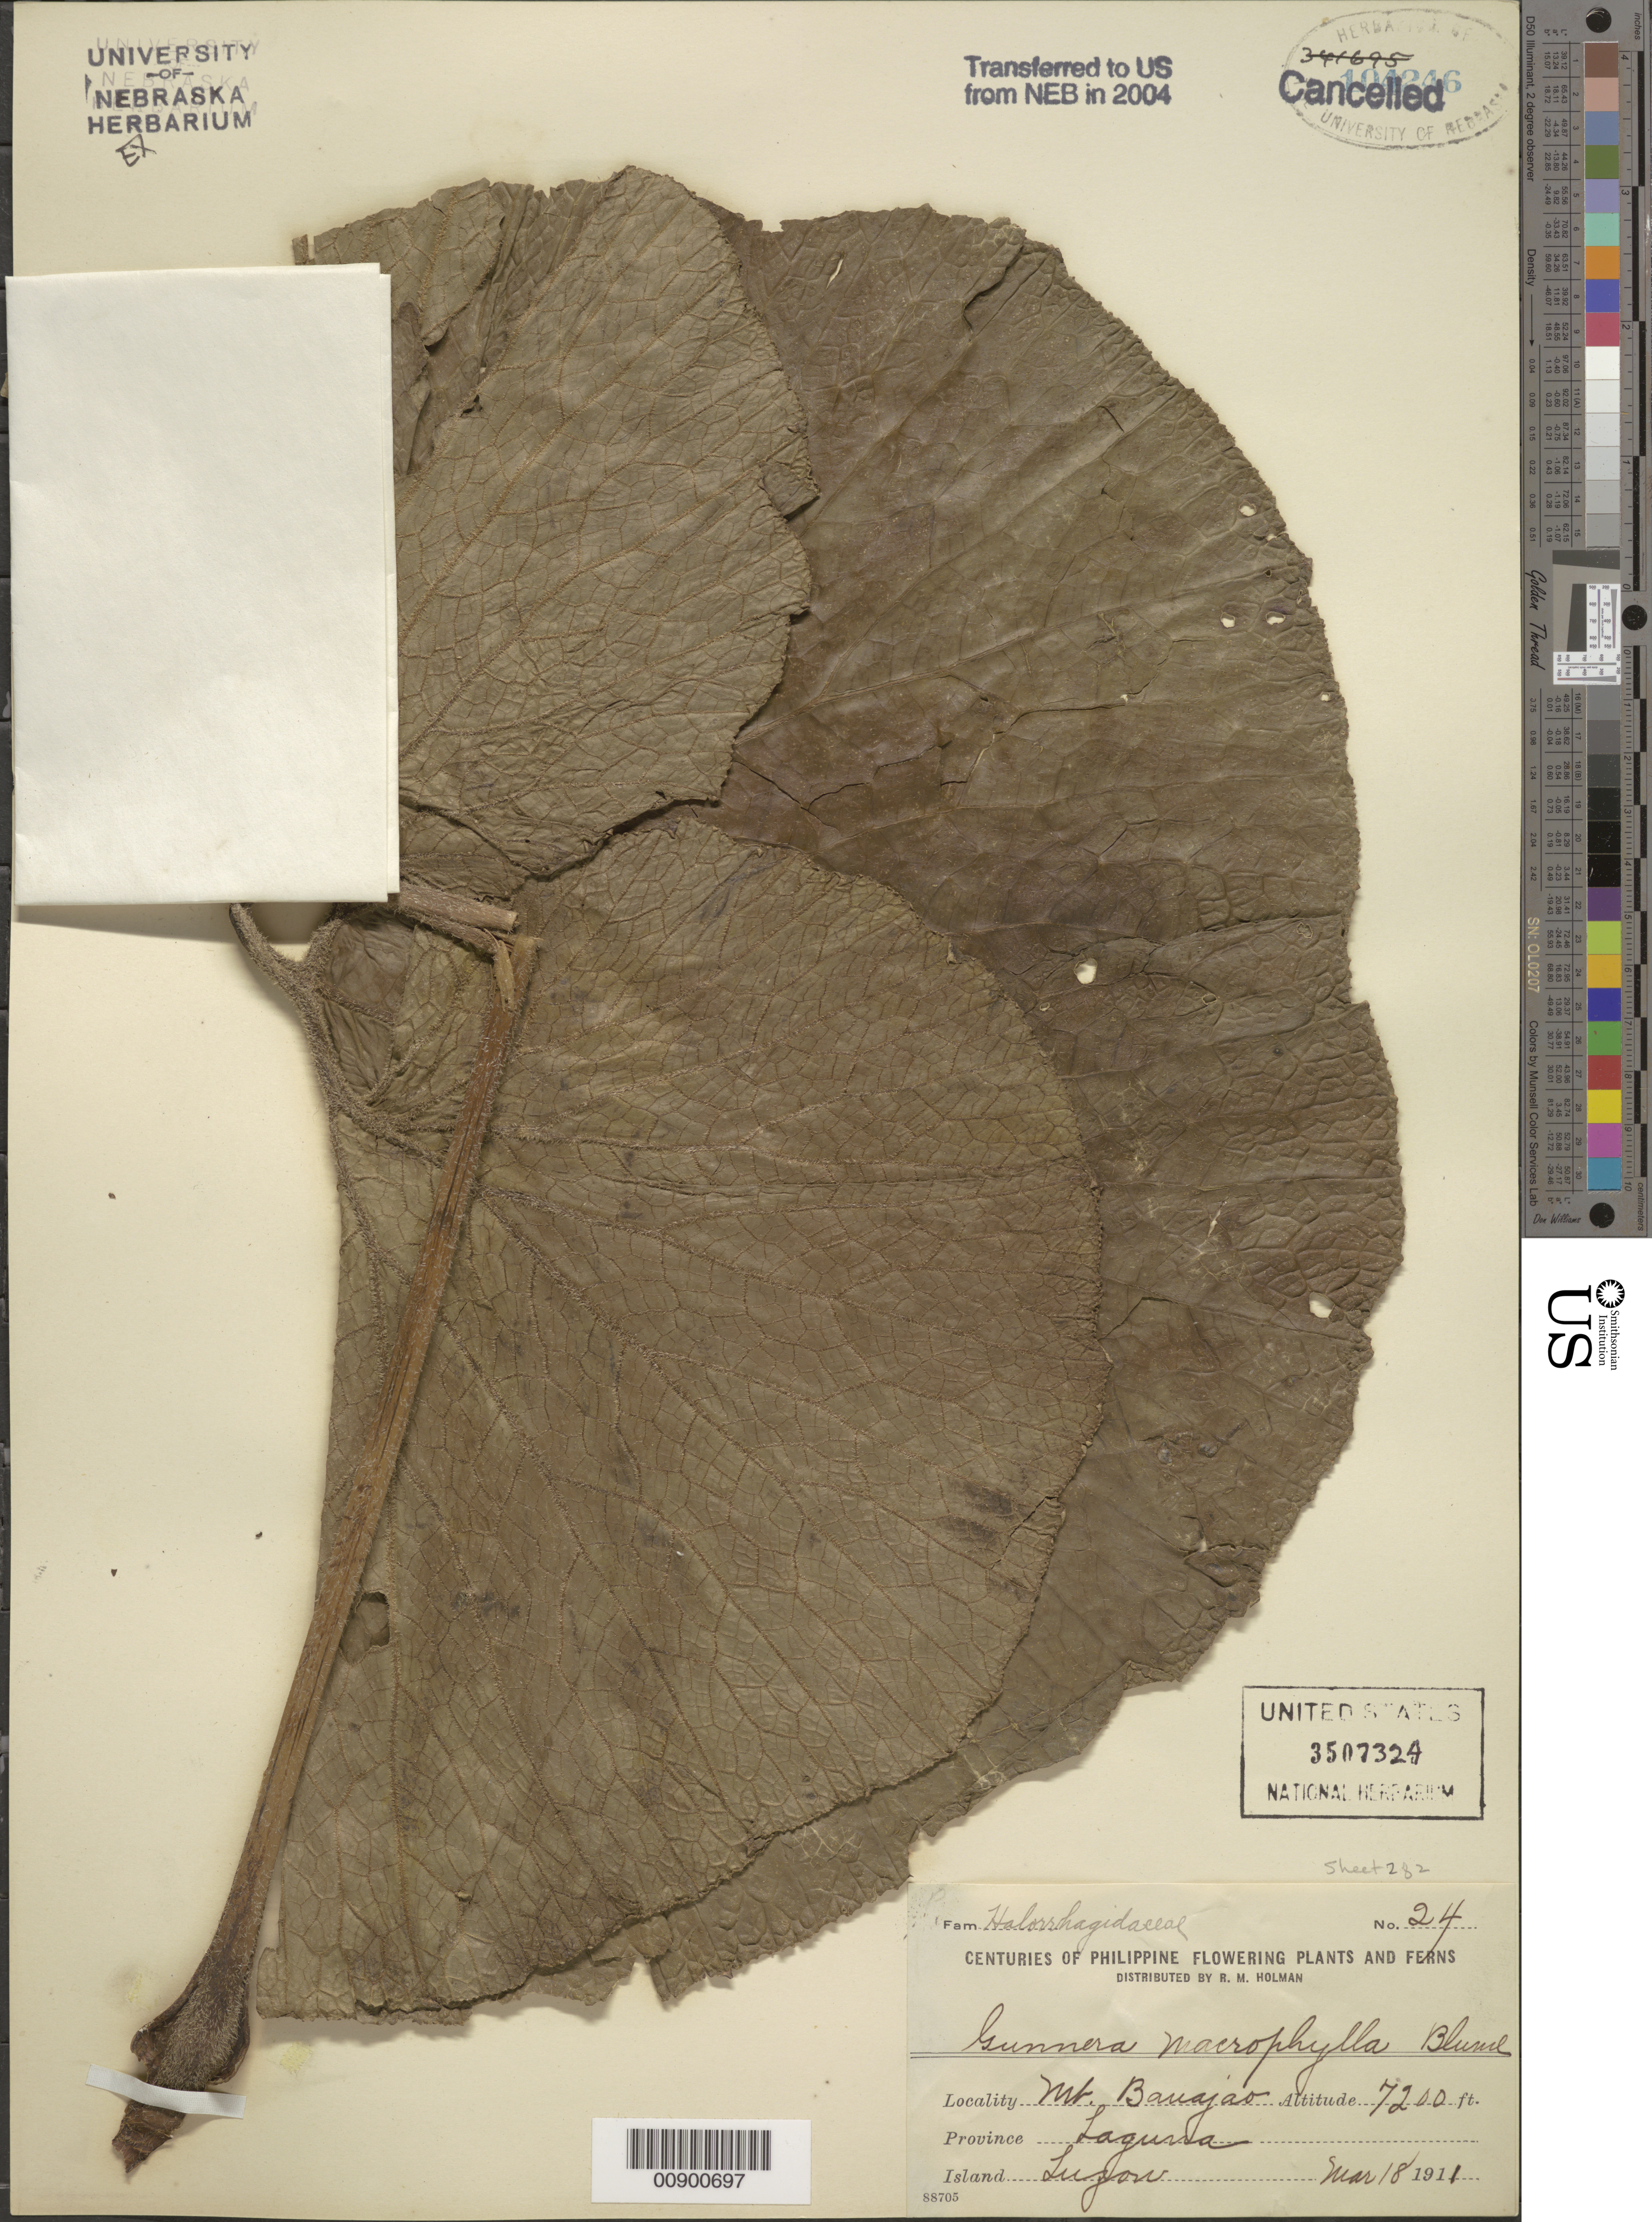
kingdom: Plantae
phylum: Tracheophyta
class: Magnoliopsida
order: Gunnerales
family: Gunneraceae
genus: Gunnera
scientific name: Gunnera macrophylla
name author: Blume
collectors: R. Holman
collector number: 24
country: Philippines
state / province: Calabarzon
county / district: Laguna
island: Luzon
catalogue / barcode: US 3507324